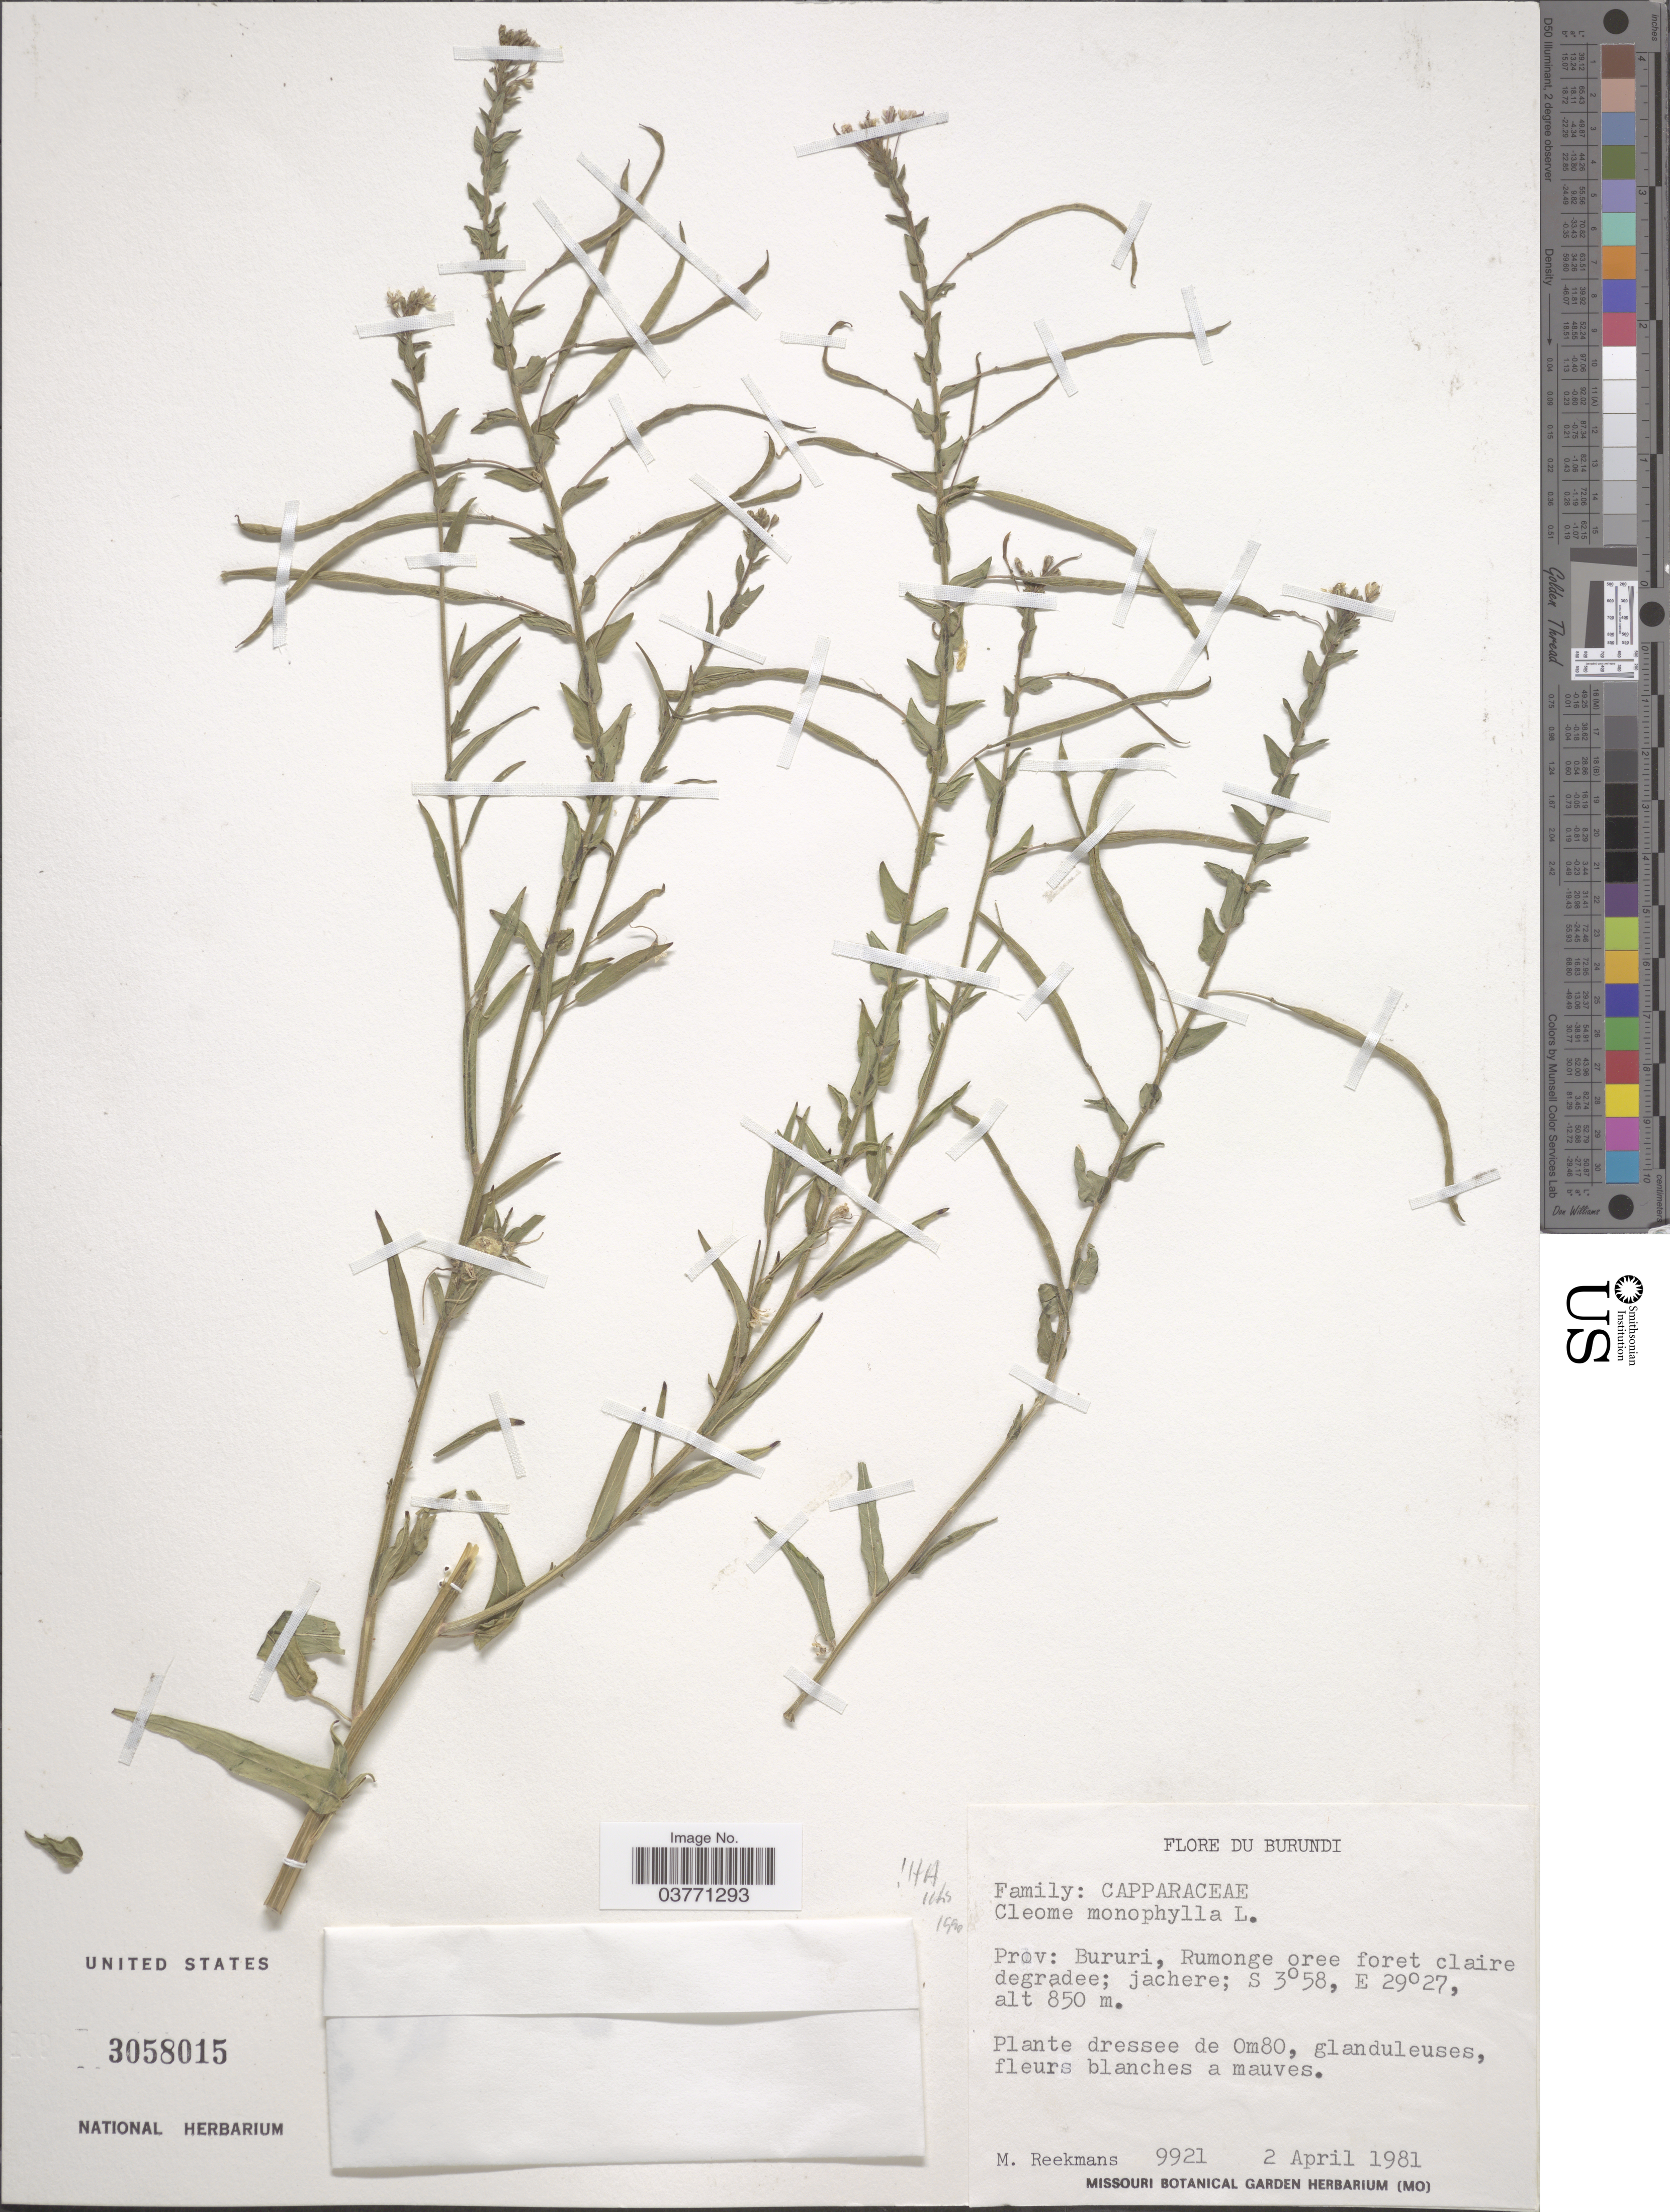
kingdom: Plantae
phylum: Tracheophyta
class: Magnoliopsida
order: Brassicales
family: Cleomaceae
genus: Sieruela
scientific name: Sieruela monophylla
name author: (L.) Roalson & J.C. Hall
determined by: Strong, M. T., (US), Smithsonian Institution - National Museum of Natural History (UNITED STATES)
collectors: M. Reekmans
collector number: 9921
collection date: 1981-04-02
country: Burundi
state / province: Bururi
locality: Rumonge oree forest claire degradee.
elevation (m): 850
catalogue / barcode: US 3058015